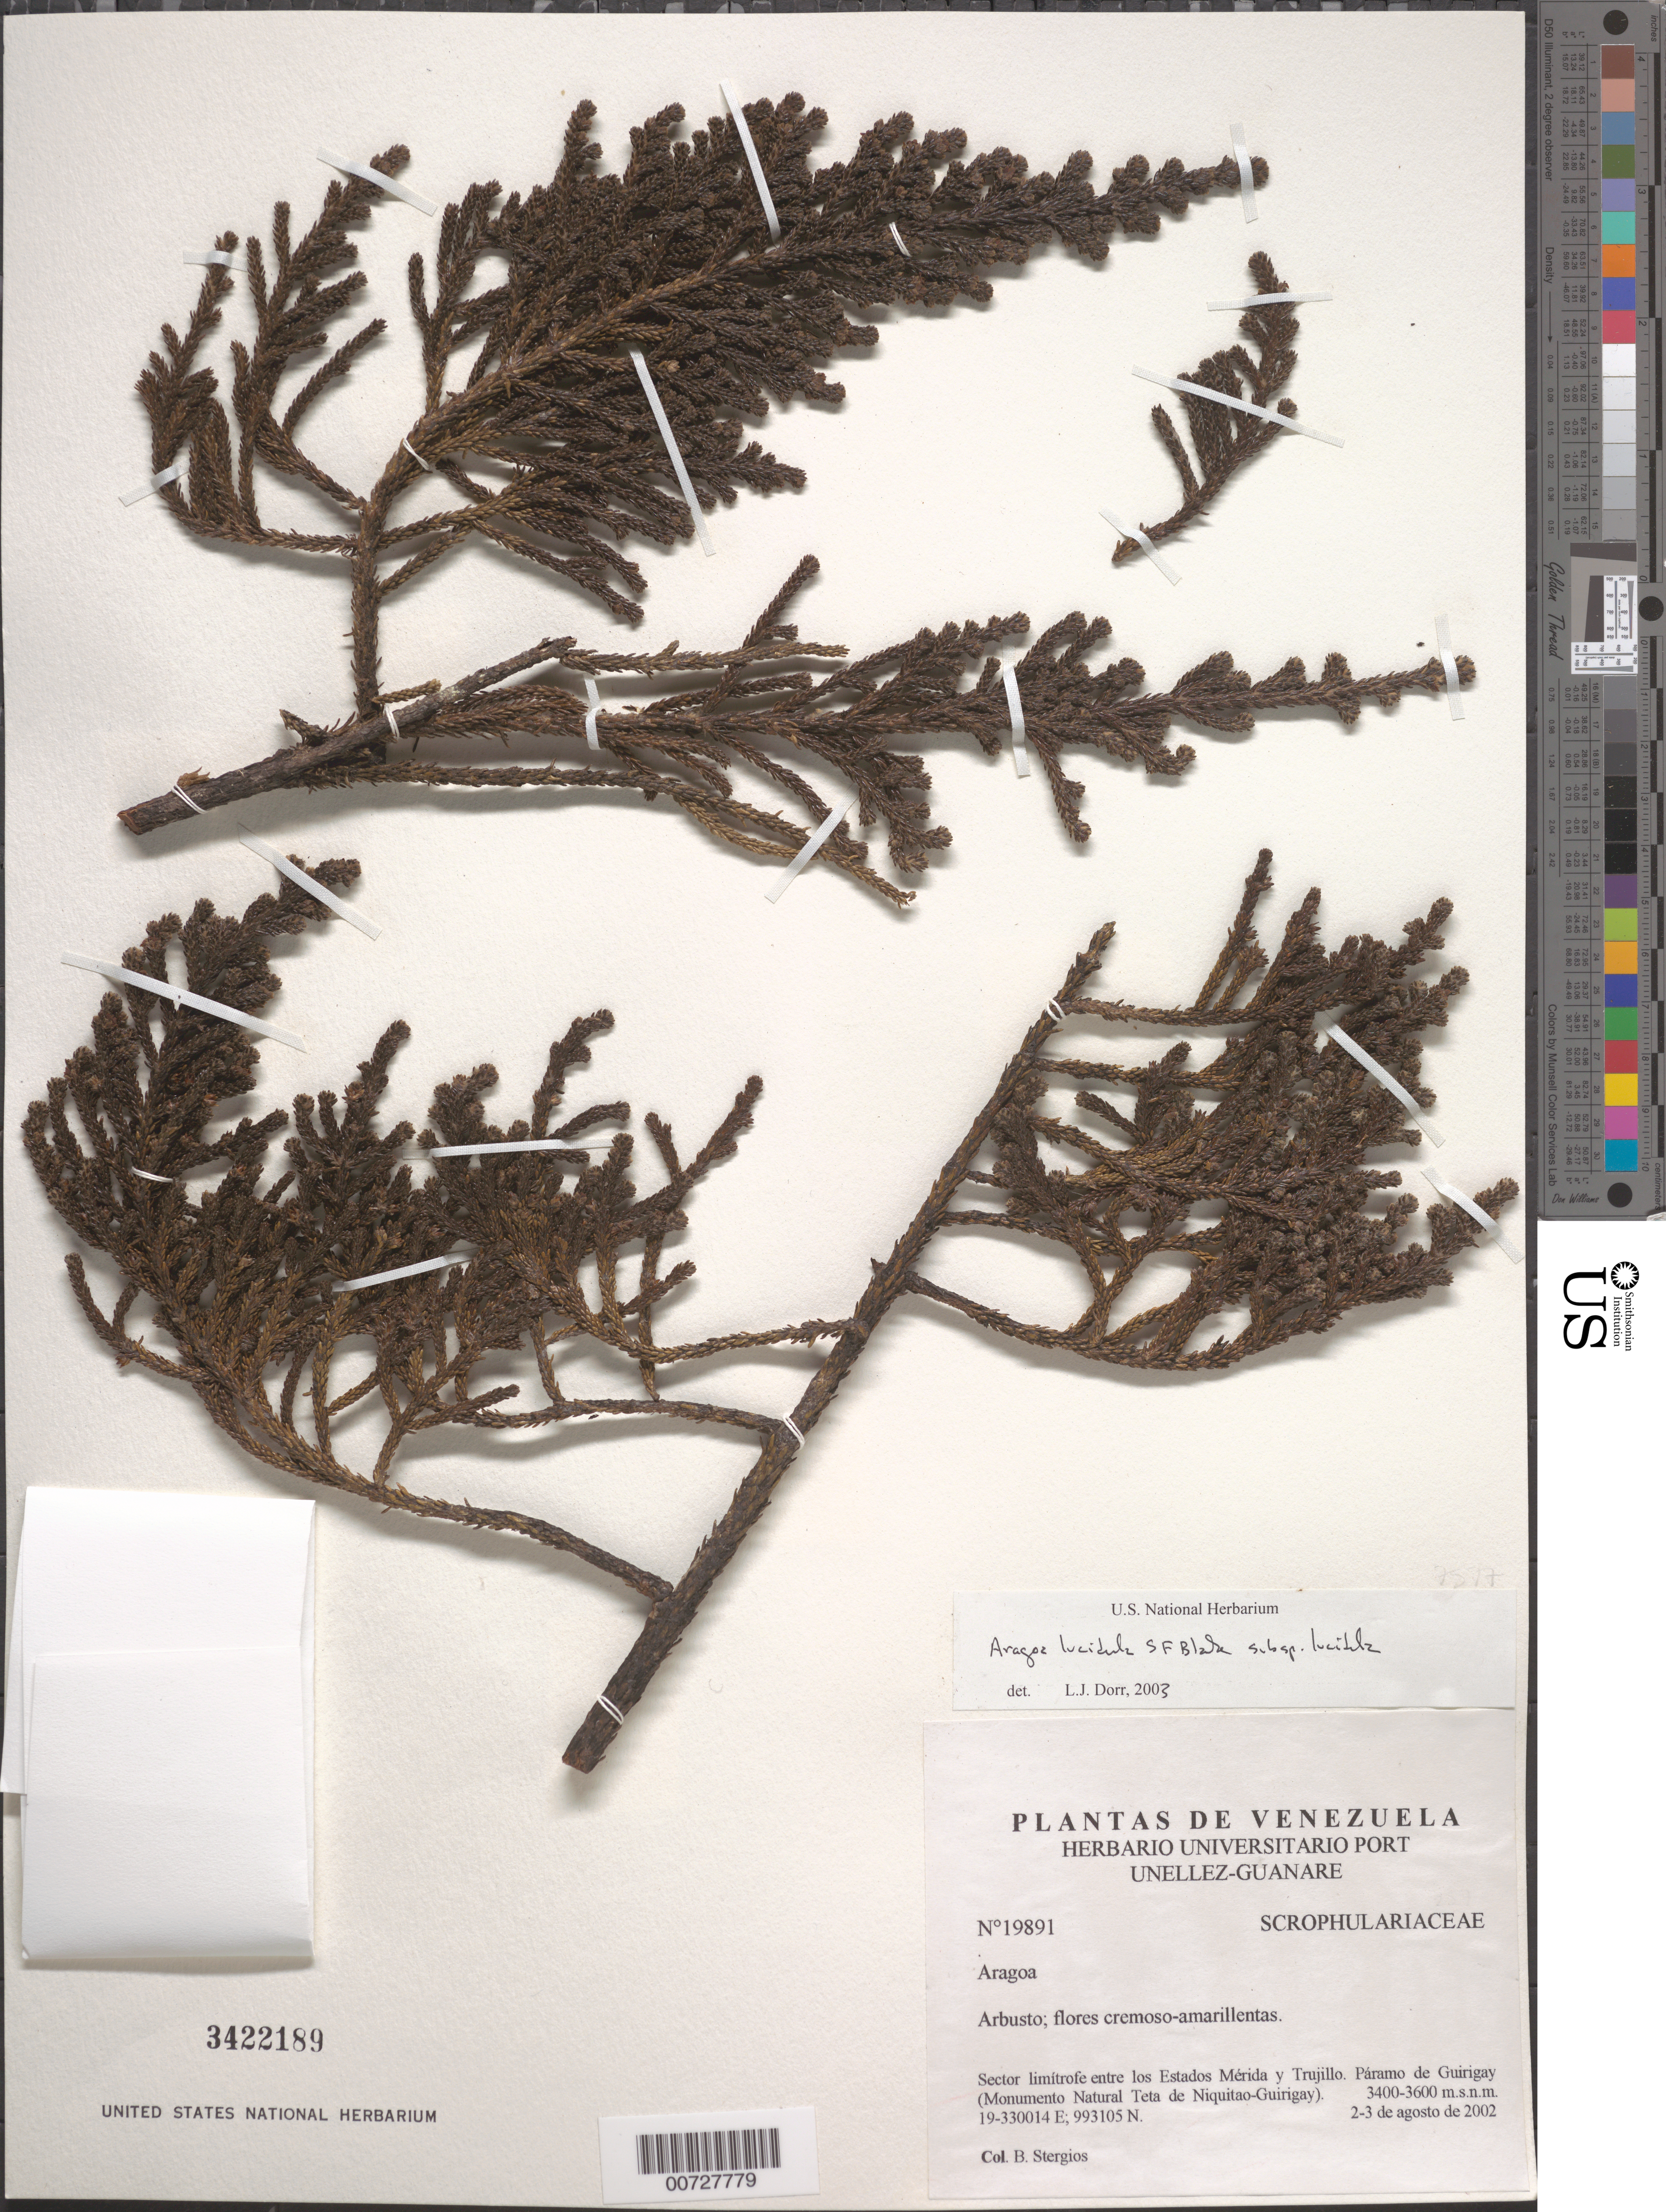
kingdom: Plantae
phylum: Tracheophyta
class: Magnoliopsida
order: Lamiales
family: Plantaginaceae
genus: Aragoa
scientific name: Aragoa lucidula subsp. lucidula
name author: Blake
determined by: Dorr, L. J., (BOT), Smithsonian Institution - National Museum of Natural History (UNITED STATES)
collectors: B. G. Stergios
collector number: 19891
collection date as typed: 02 Aug 2002 to 03 Aug 2002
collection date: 2002-08-02/2002-08-03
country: Venezuela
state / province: Trujillo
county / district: Boconó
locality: Páramo de Guirigay (Monumento Natural Teta de Niquitao-Guirigay). Sector limítrofe entre los Estados Mérida y Trujillo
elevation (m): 3400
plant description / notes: PORT, US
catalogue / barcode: US 3422189